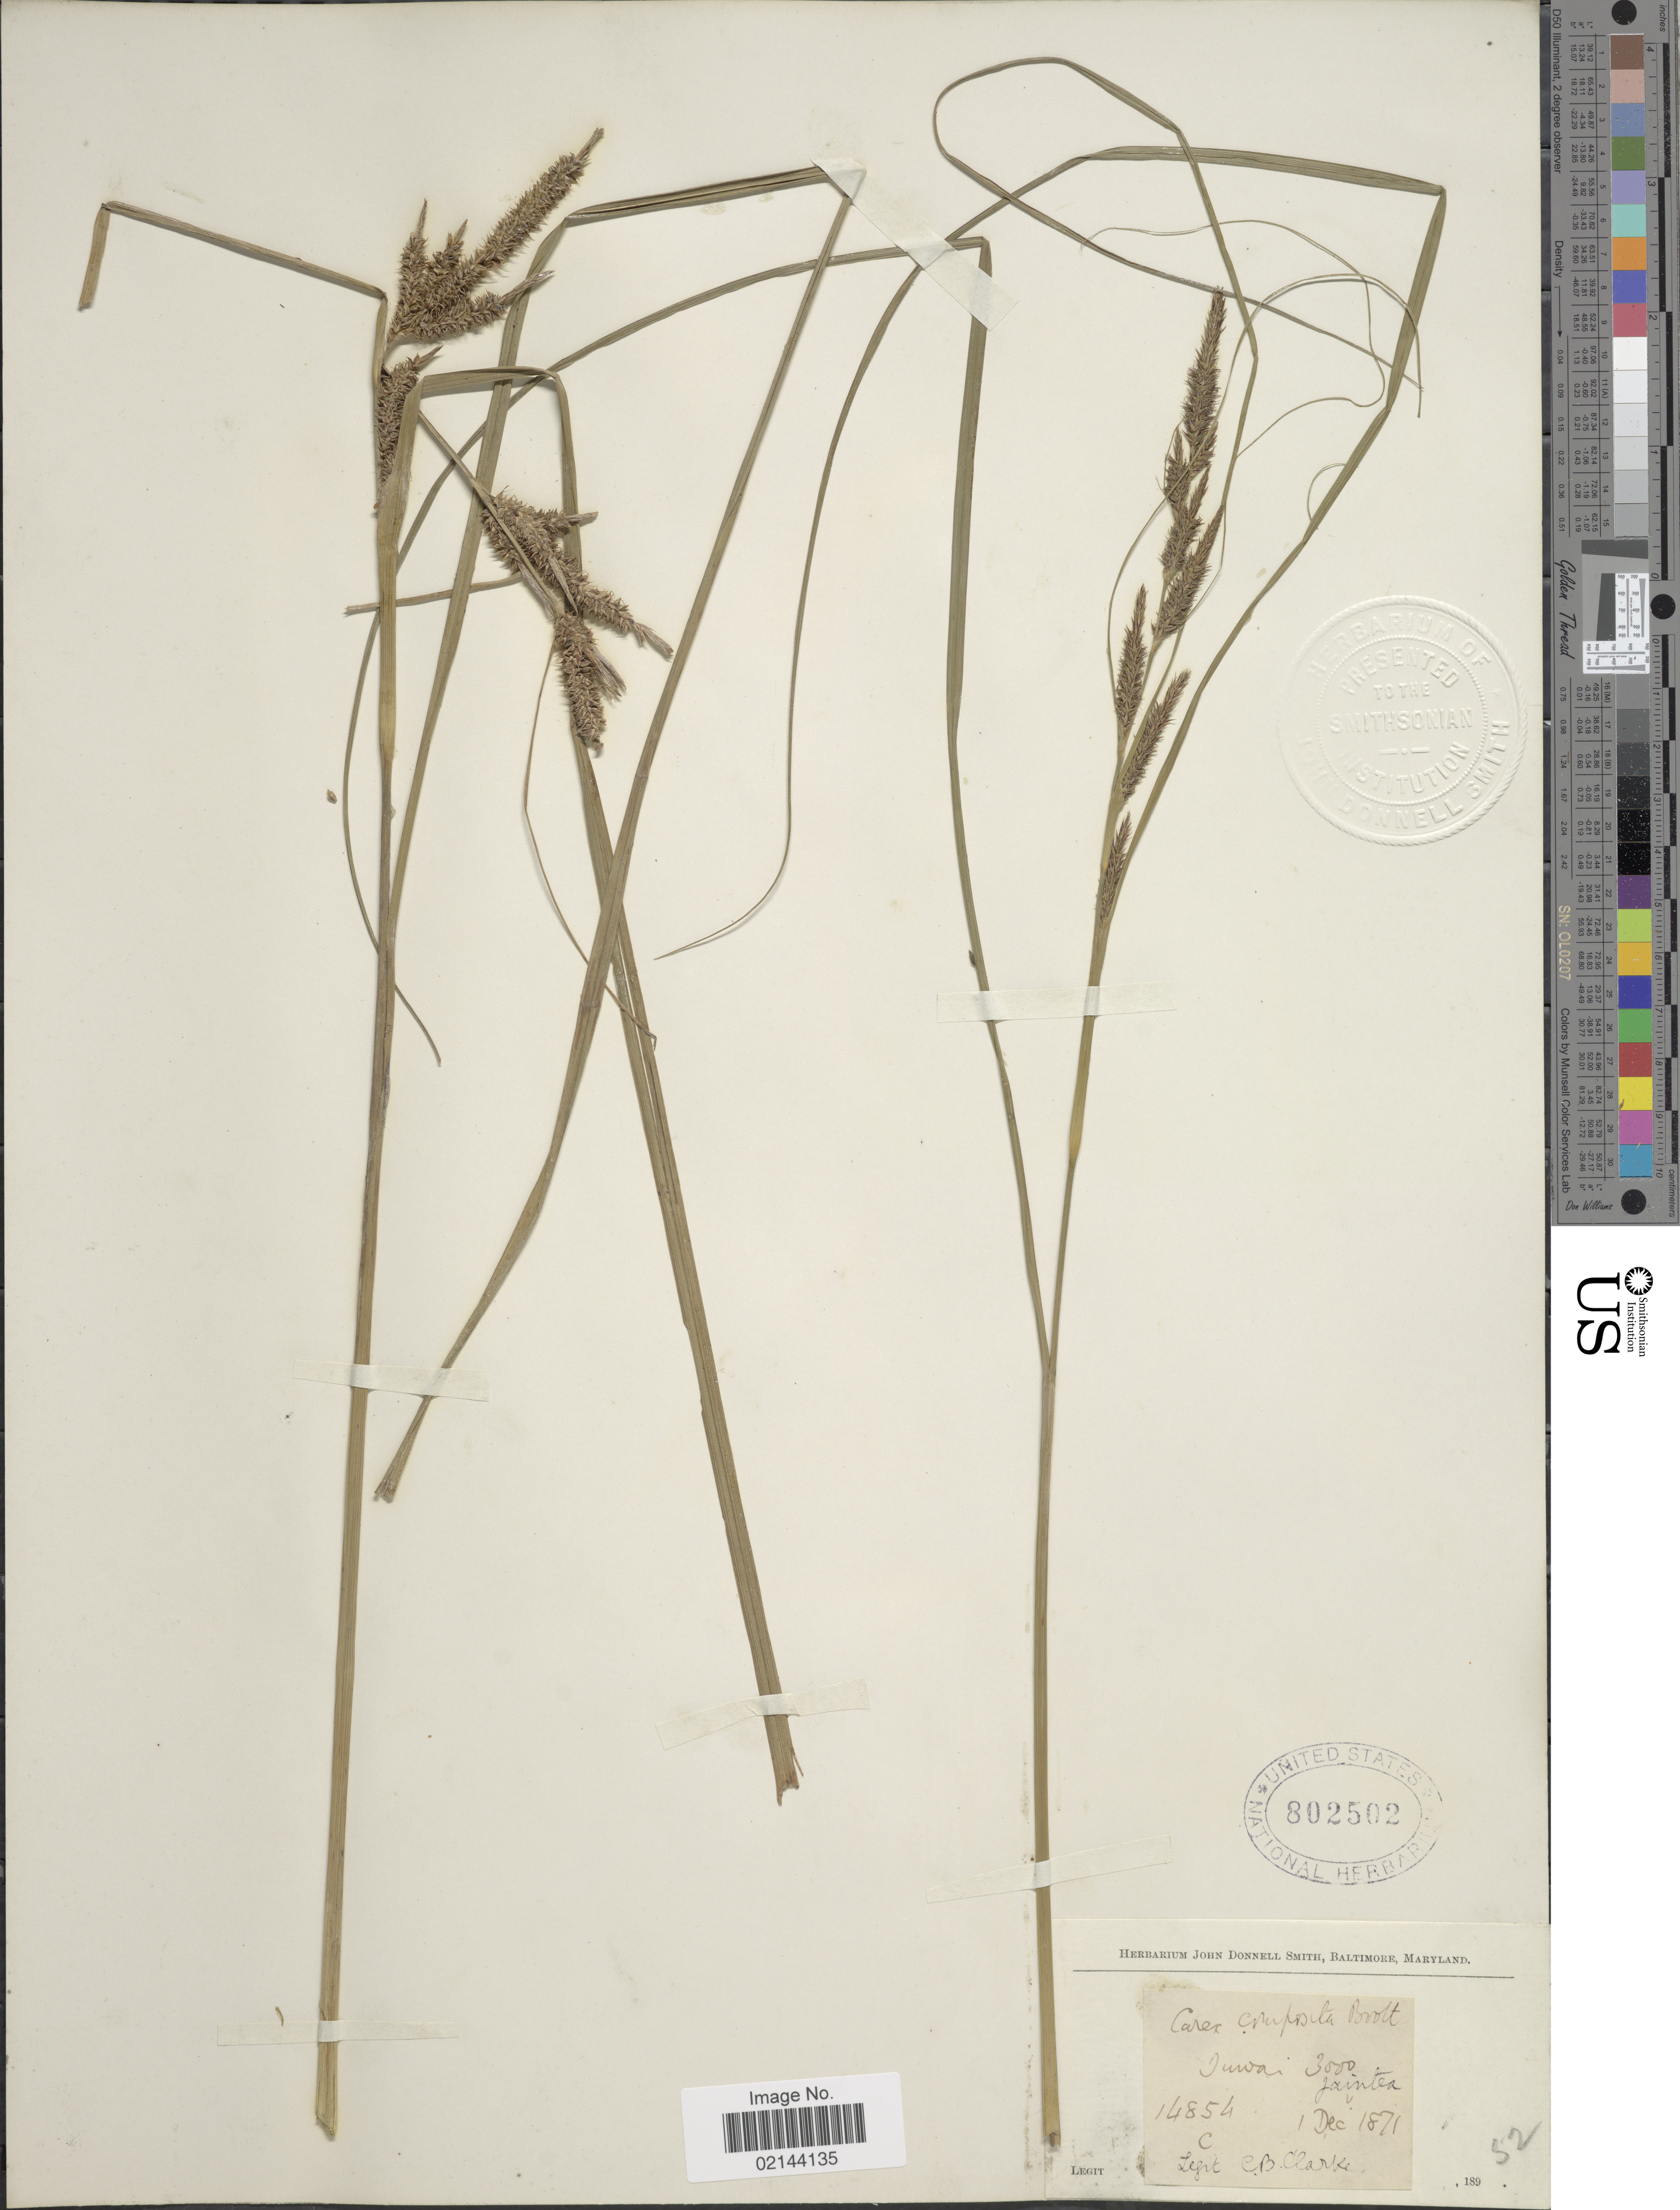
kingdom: Plantae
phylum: Tracheophyta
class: Liliopsida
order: Poales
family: Cyperaceae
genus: Carex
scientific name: Carex composita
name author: Boott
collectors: C. B. Clarke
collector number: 14854C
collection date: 1871-12-01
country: India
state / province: Meghalaya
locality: Juwai, Jaintea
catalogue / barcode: US 802502